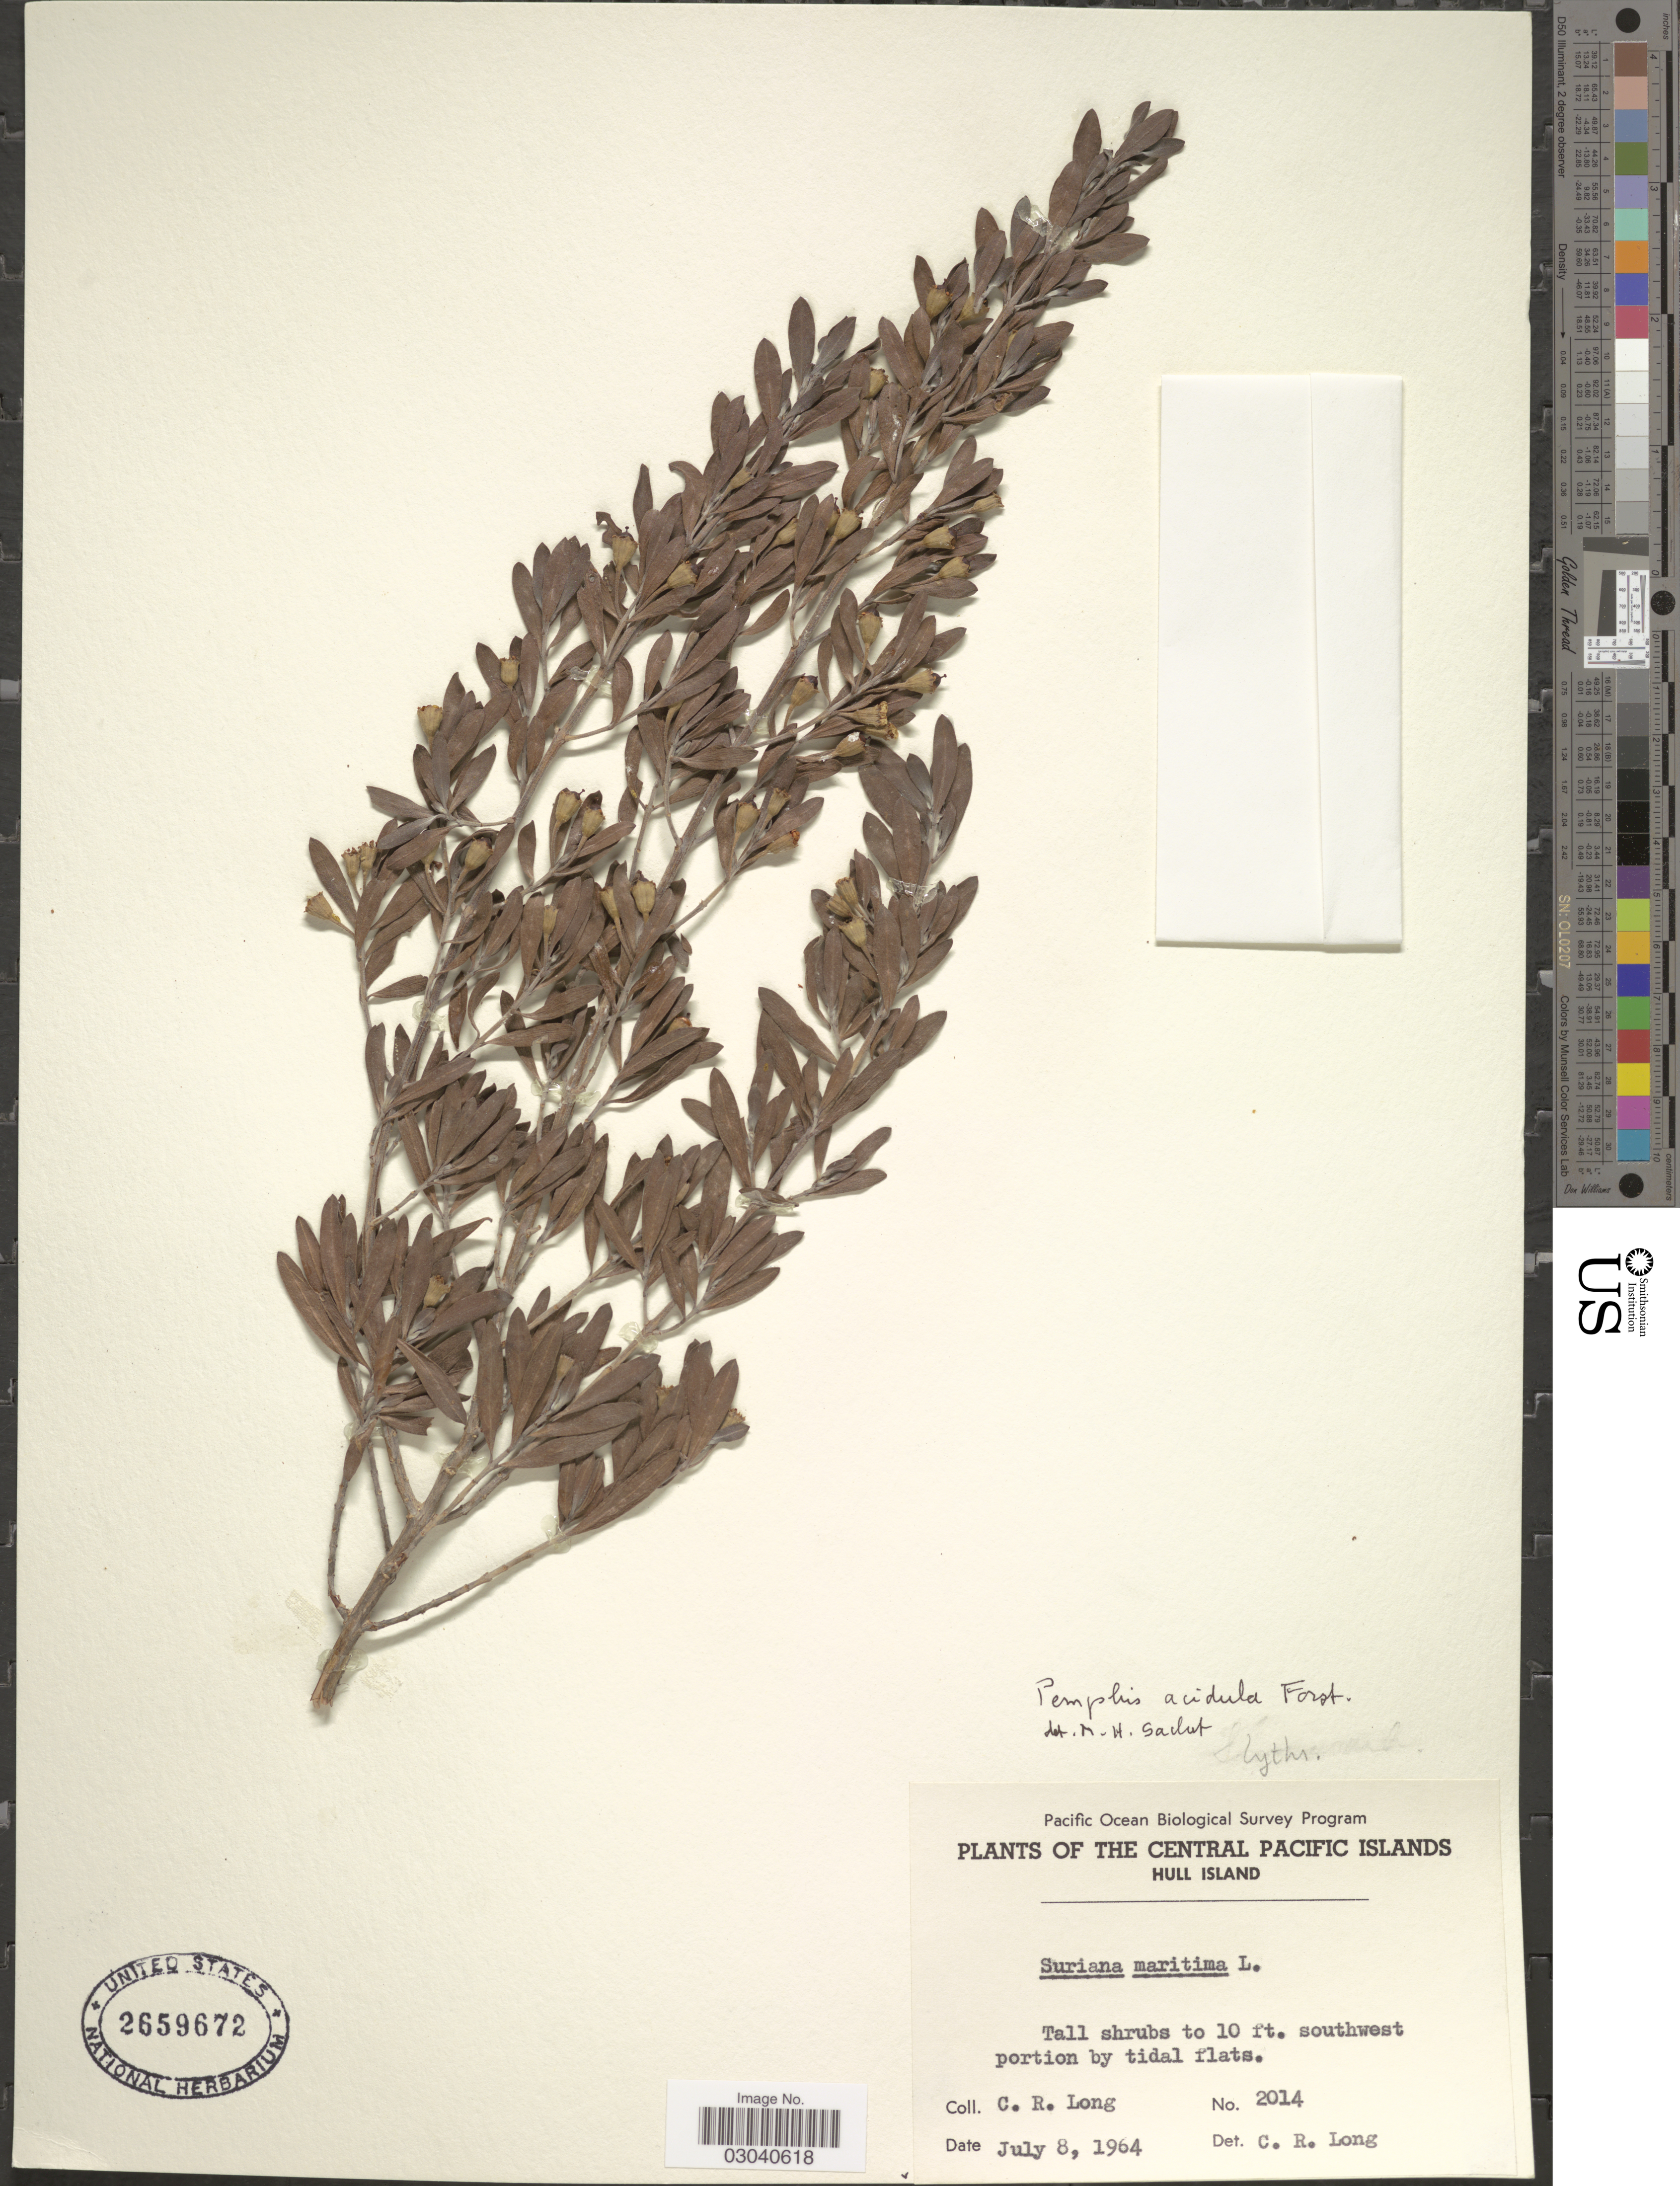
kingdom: Plantae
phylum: Tracheophyta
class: Magnoliopsida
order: Myrtales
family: Lythraceae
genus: Pemphis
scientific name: Pemphis acidula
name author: J.R. Forst. & G. Forst.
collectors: C. R. Long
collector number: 2014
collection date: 1964-07-08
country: Kiribati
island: Orona [Hull] Atoll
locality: Central Pacific Islands. Hull Island.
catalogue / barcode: US 2659672